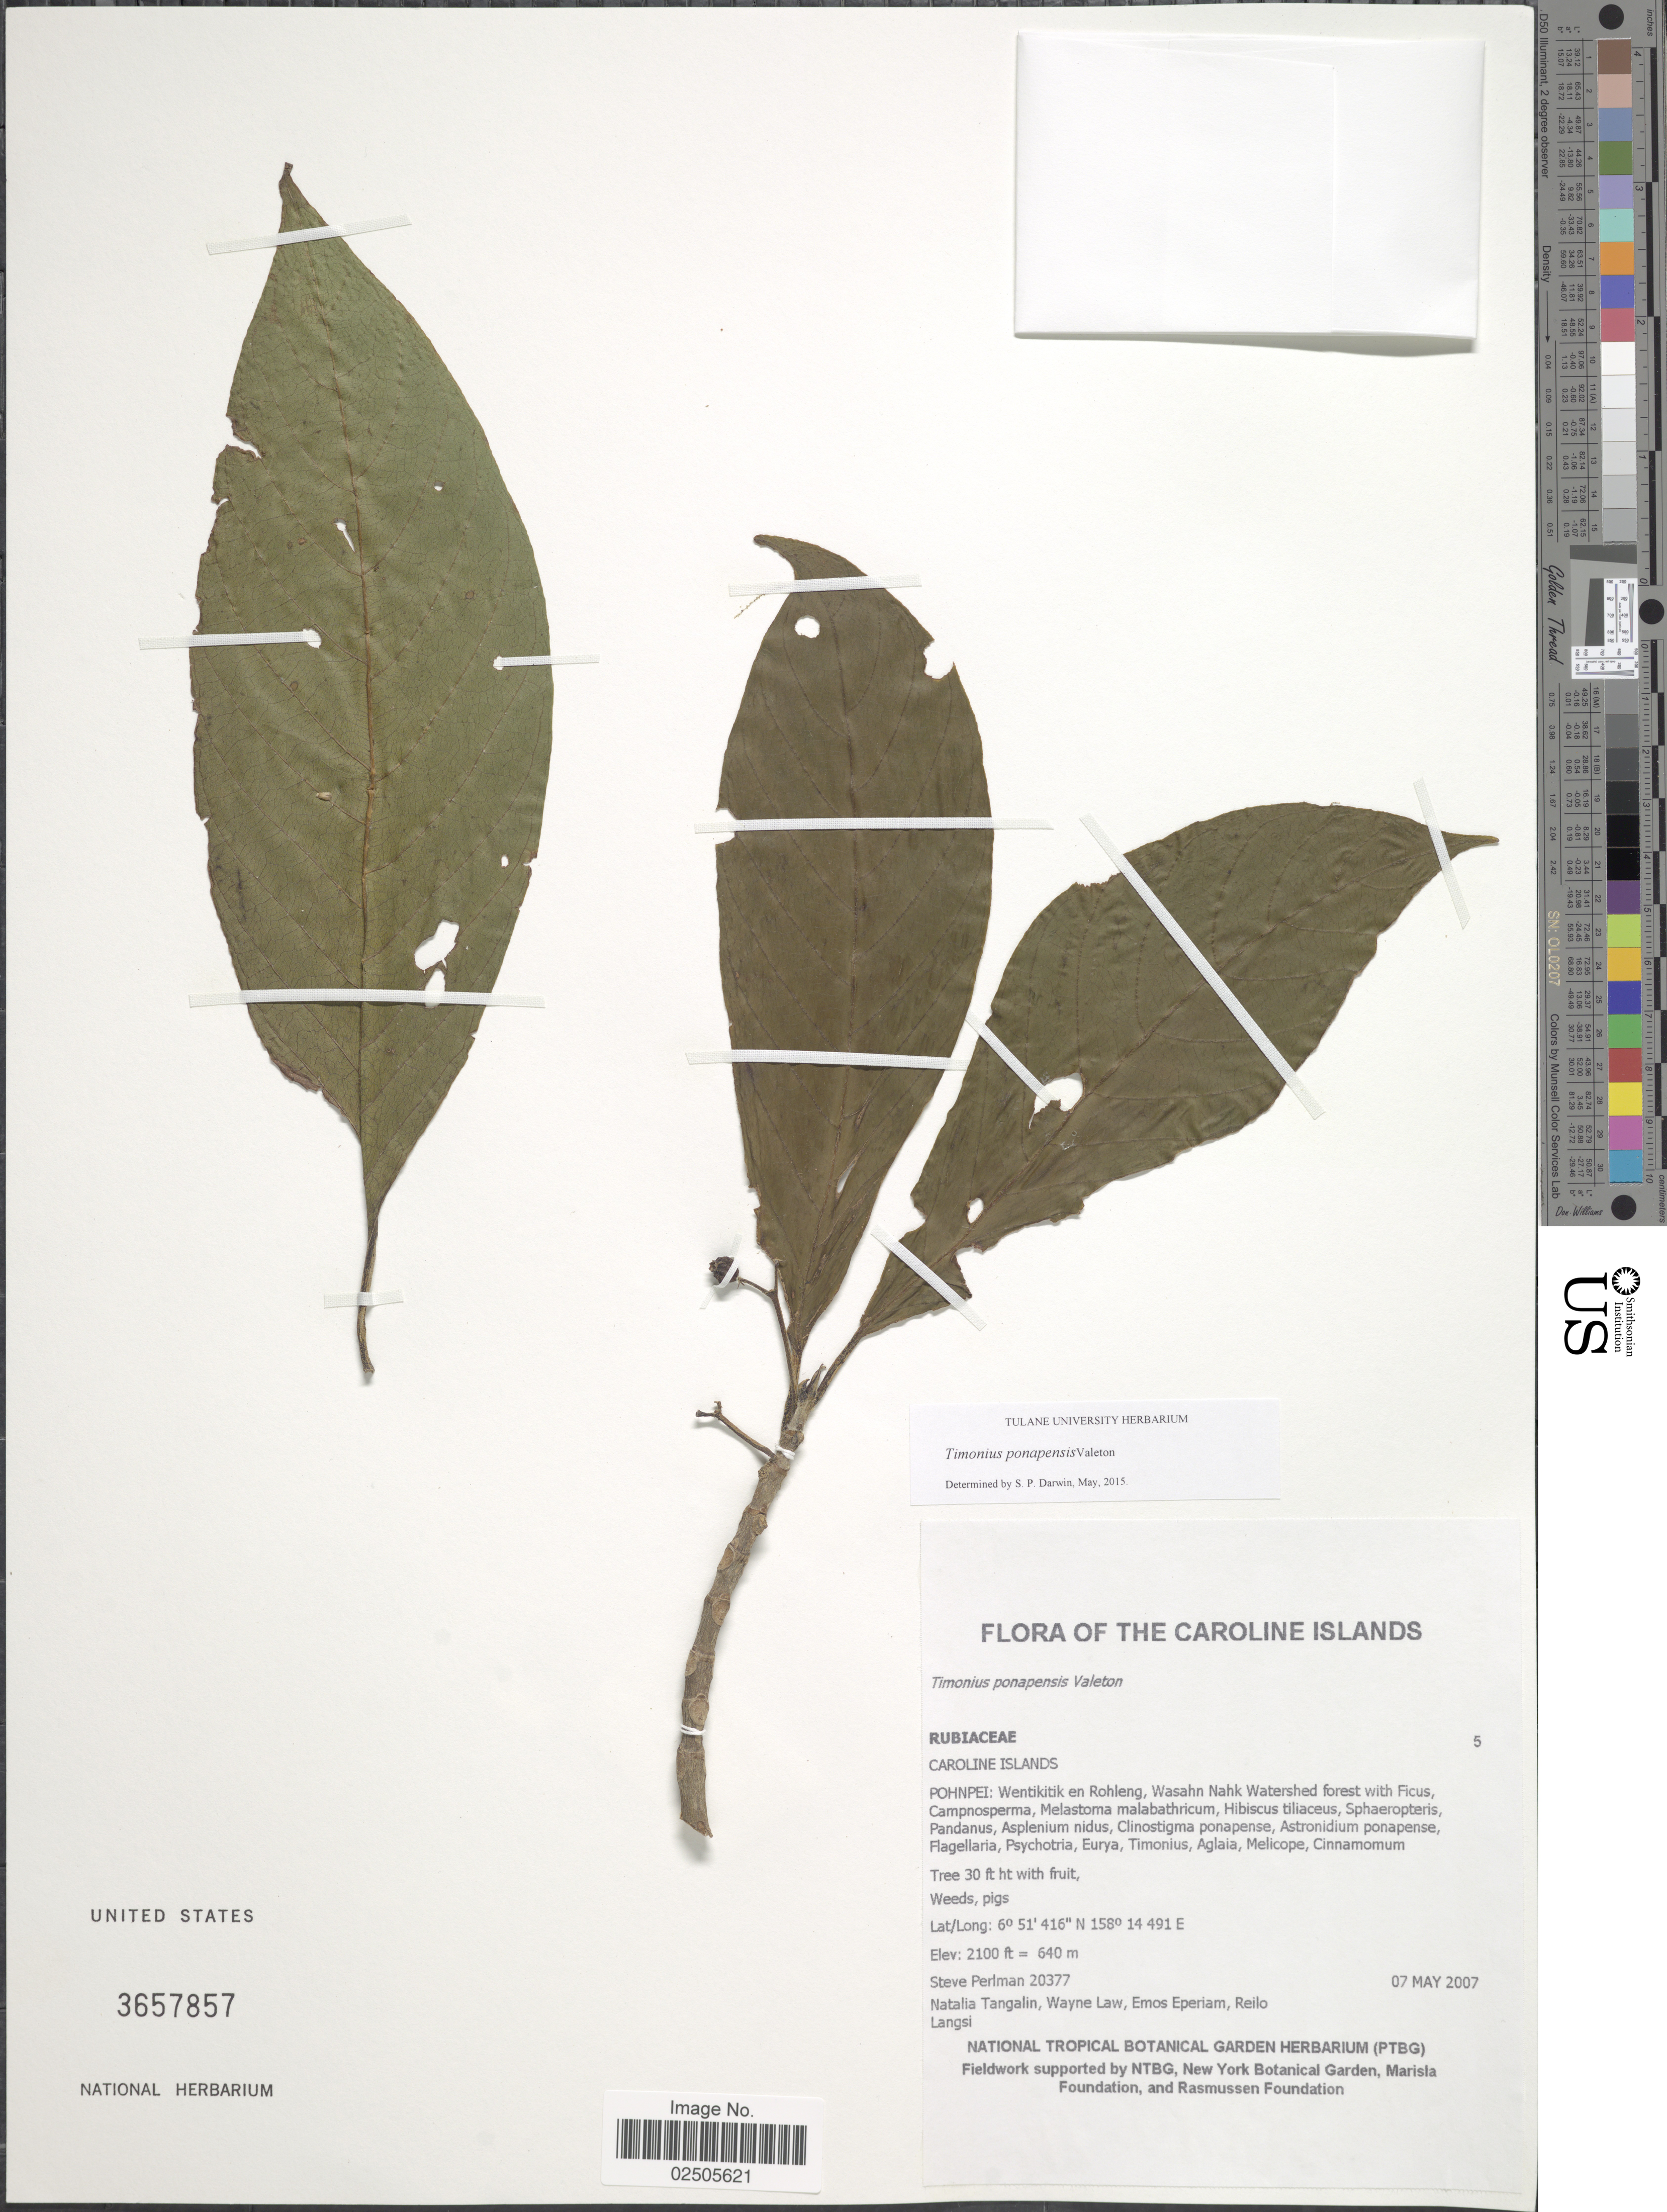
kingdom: Plantae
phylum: Tracheophyta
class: Magnoliopsida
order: Gentianales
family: Rubiaceae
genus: Timonius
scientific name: Timonius ponapensis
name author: Valeton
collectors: S. Perlman, N. Tangalin, W. Law, E. Eperiam & et al.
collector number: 20377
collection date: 2007-05-07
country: Micronesia, Federated States of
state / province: Pohnpei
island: Pohnpei [Ponape]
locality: The Caroline Islands, Pohnpei: Wentikitik en Rohleng, Wasahn Nahk Watershed forest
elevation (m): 640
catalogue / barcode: US 3657857